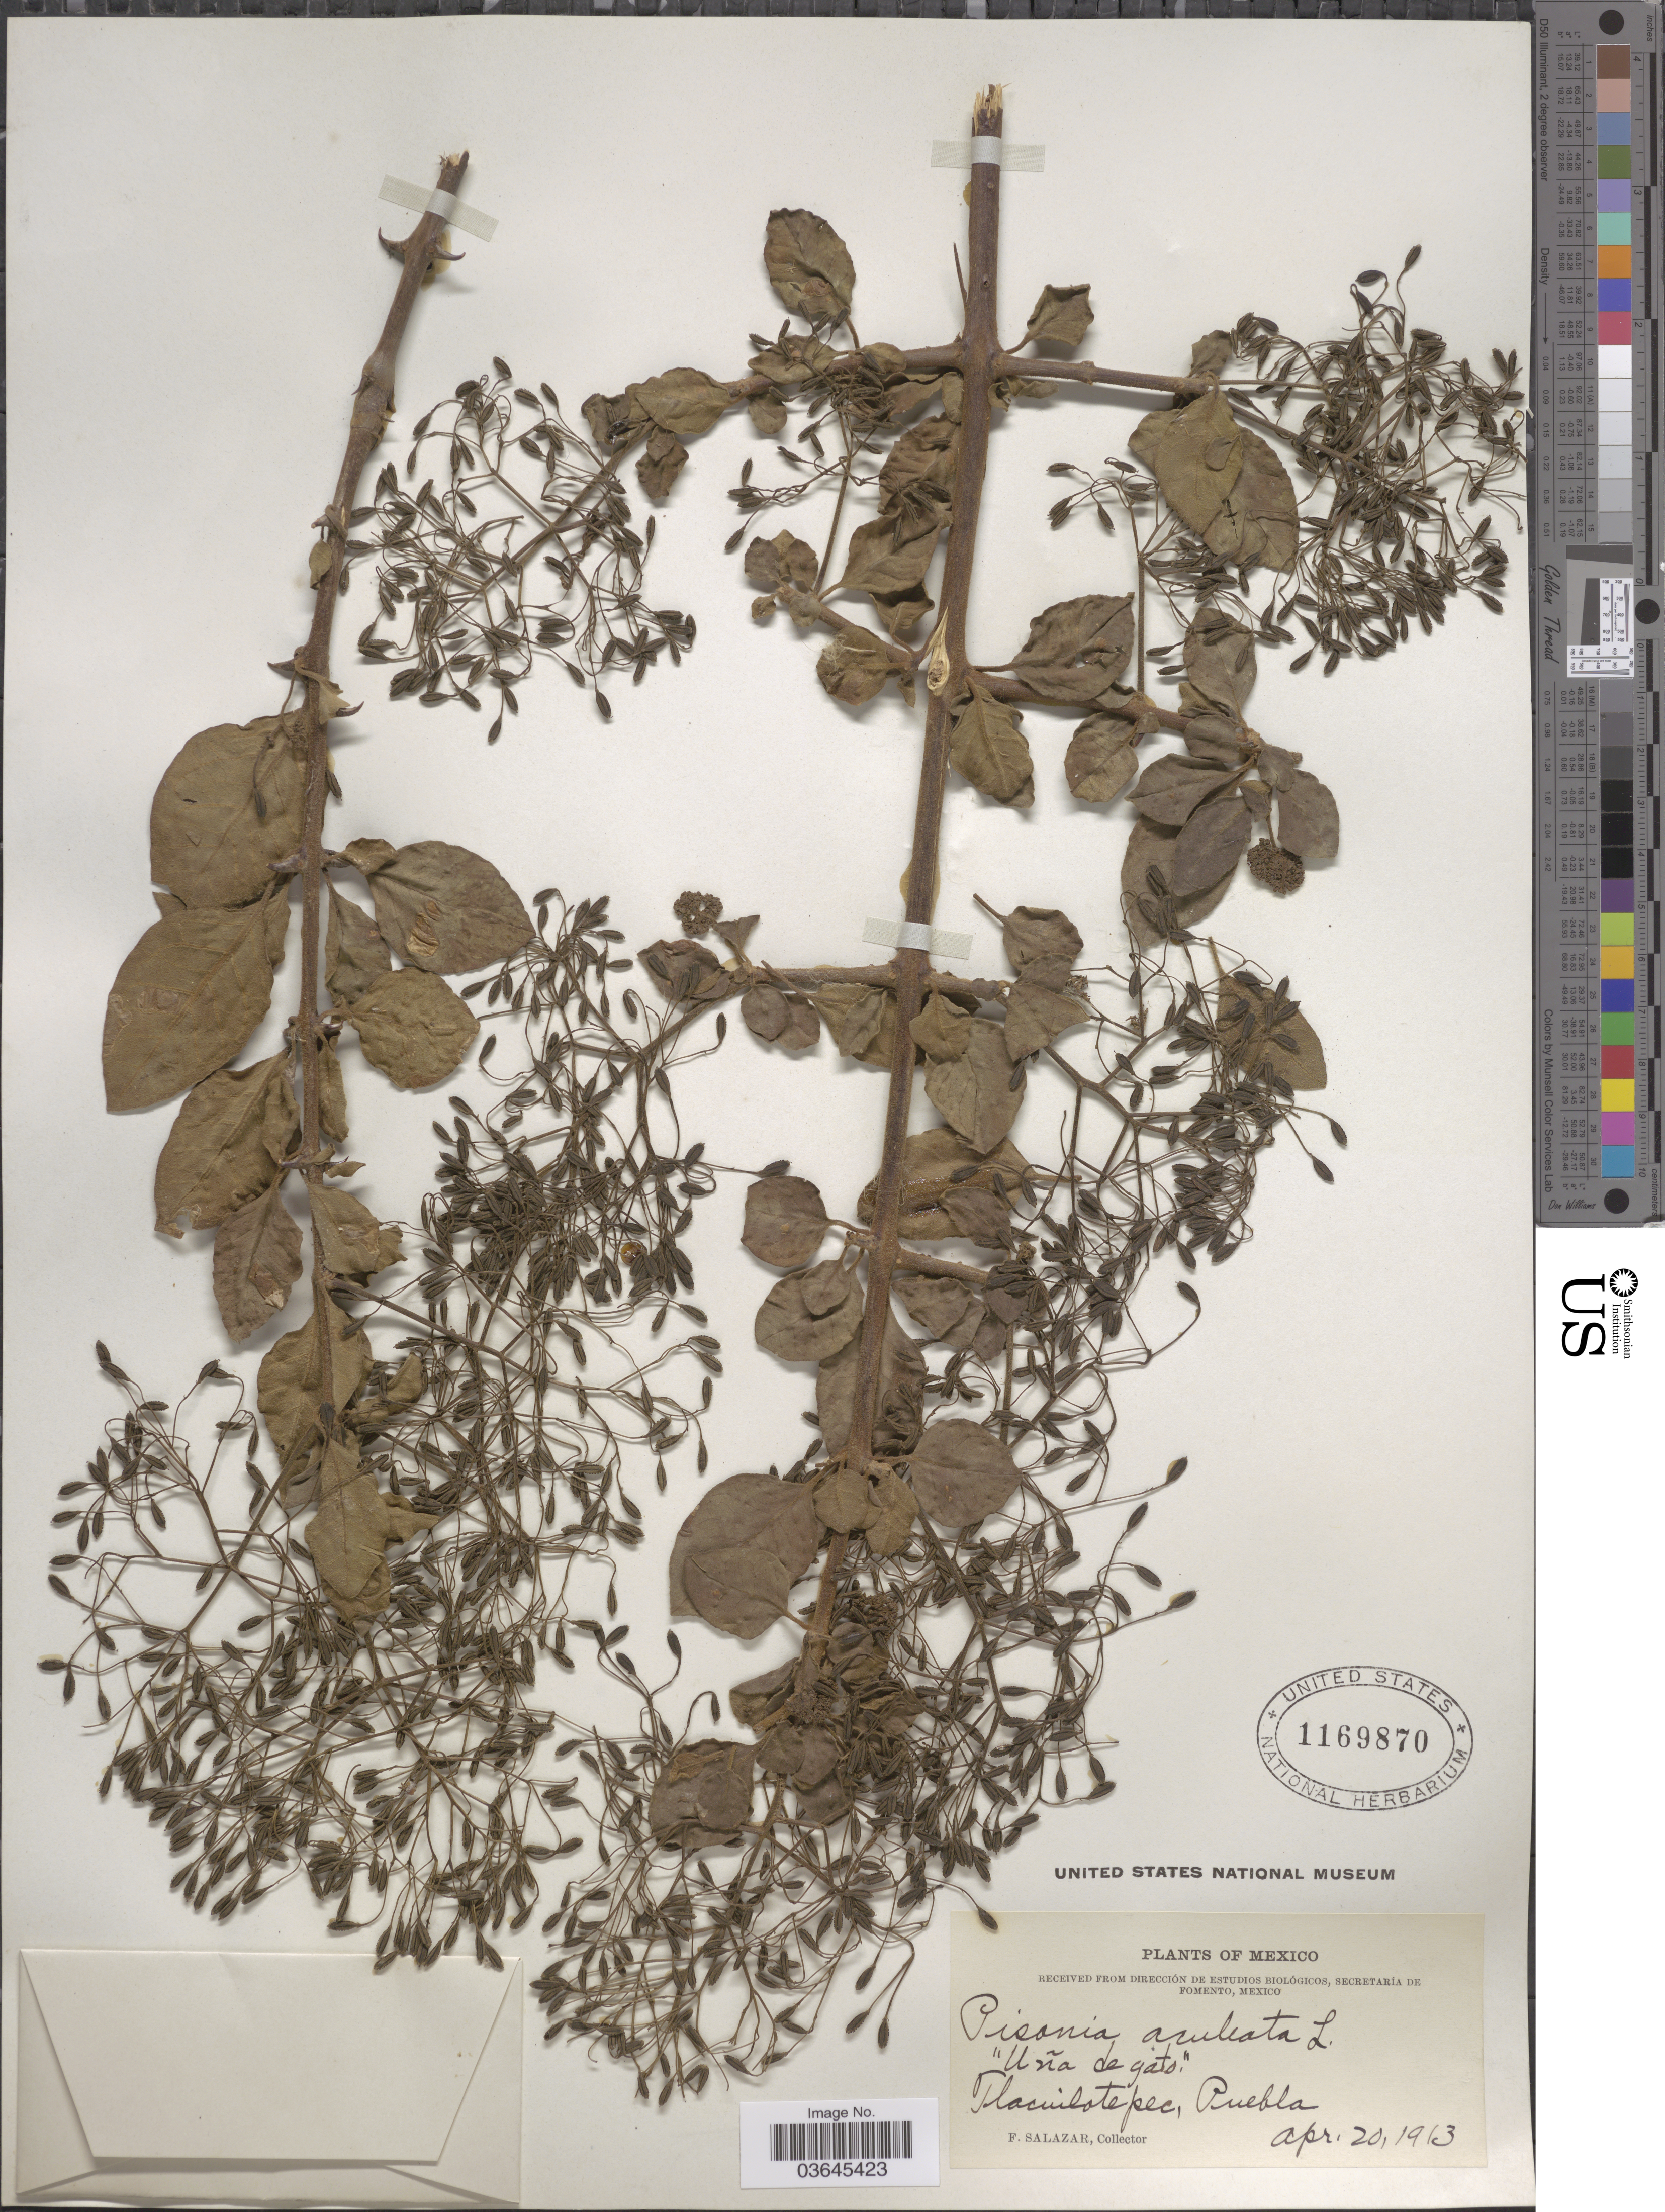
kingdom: Plantae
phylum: Tracheophyta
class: Magnoliopsida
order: Caryophyllales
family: Nyctaginaceae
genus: Pisonia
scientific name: Pisonia aculeata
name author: L.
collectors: F. Salazar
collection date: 1913-04-20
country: Mexico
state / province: Puebla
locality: Tlacuilotepec.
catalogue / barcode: US 1169870